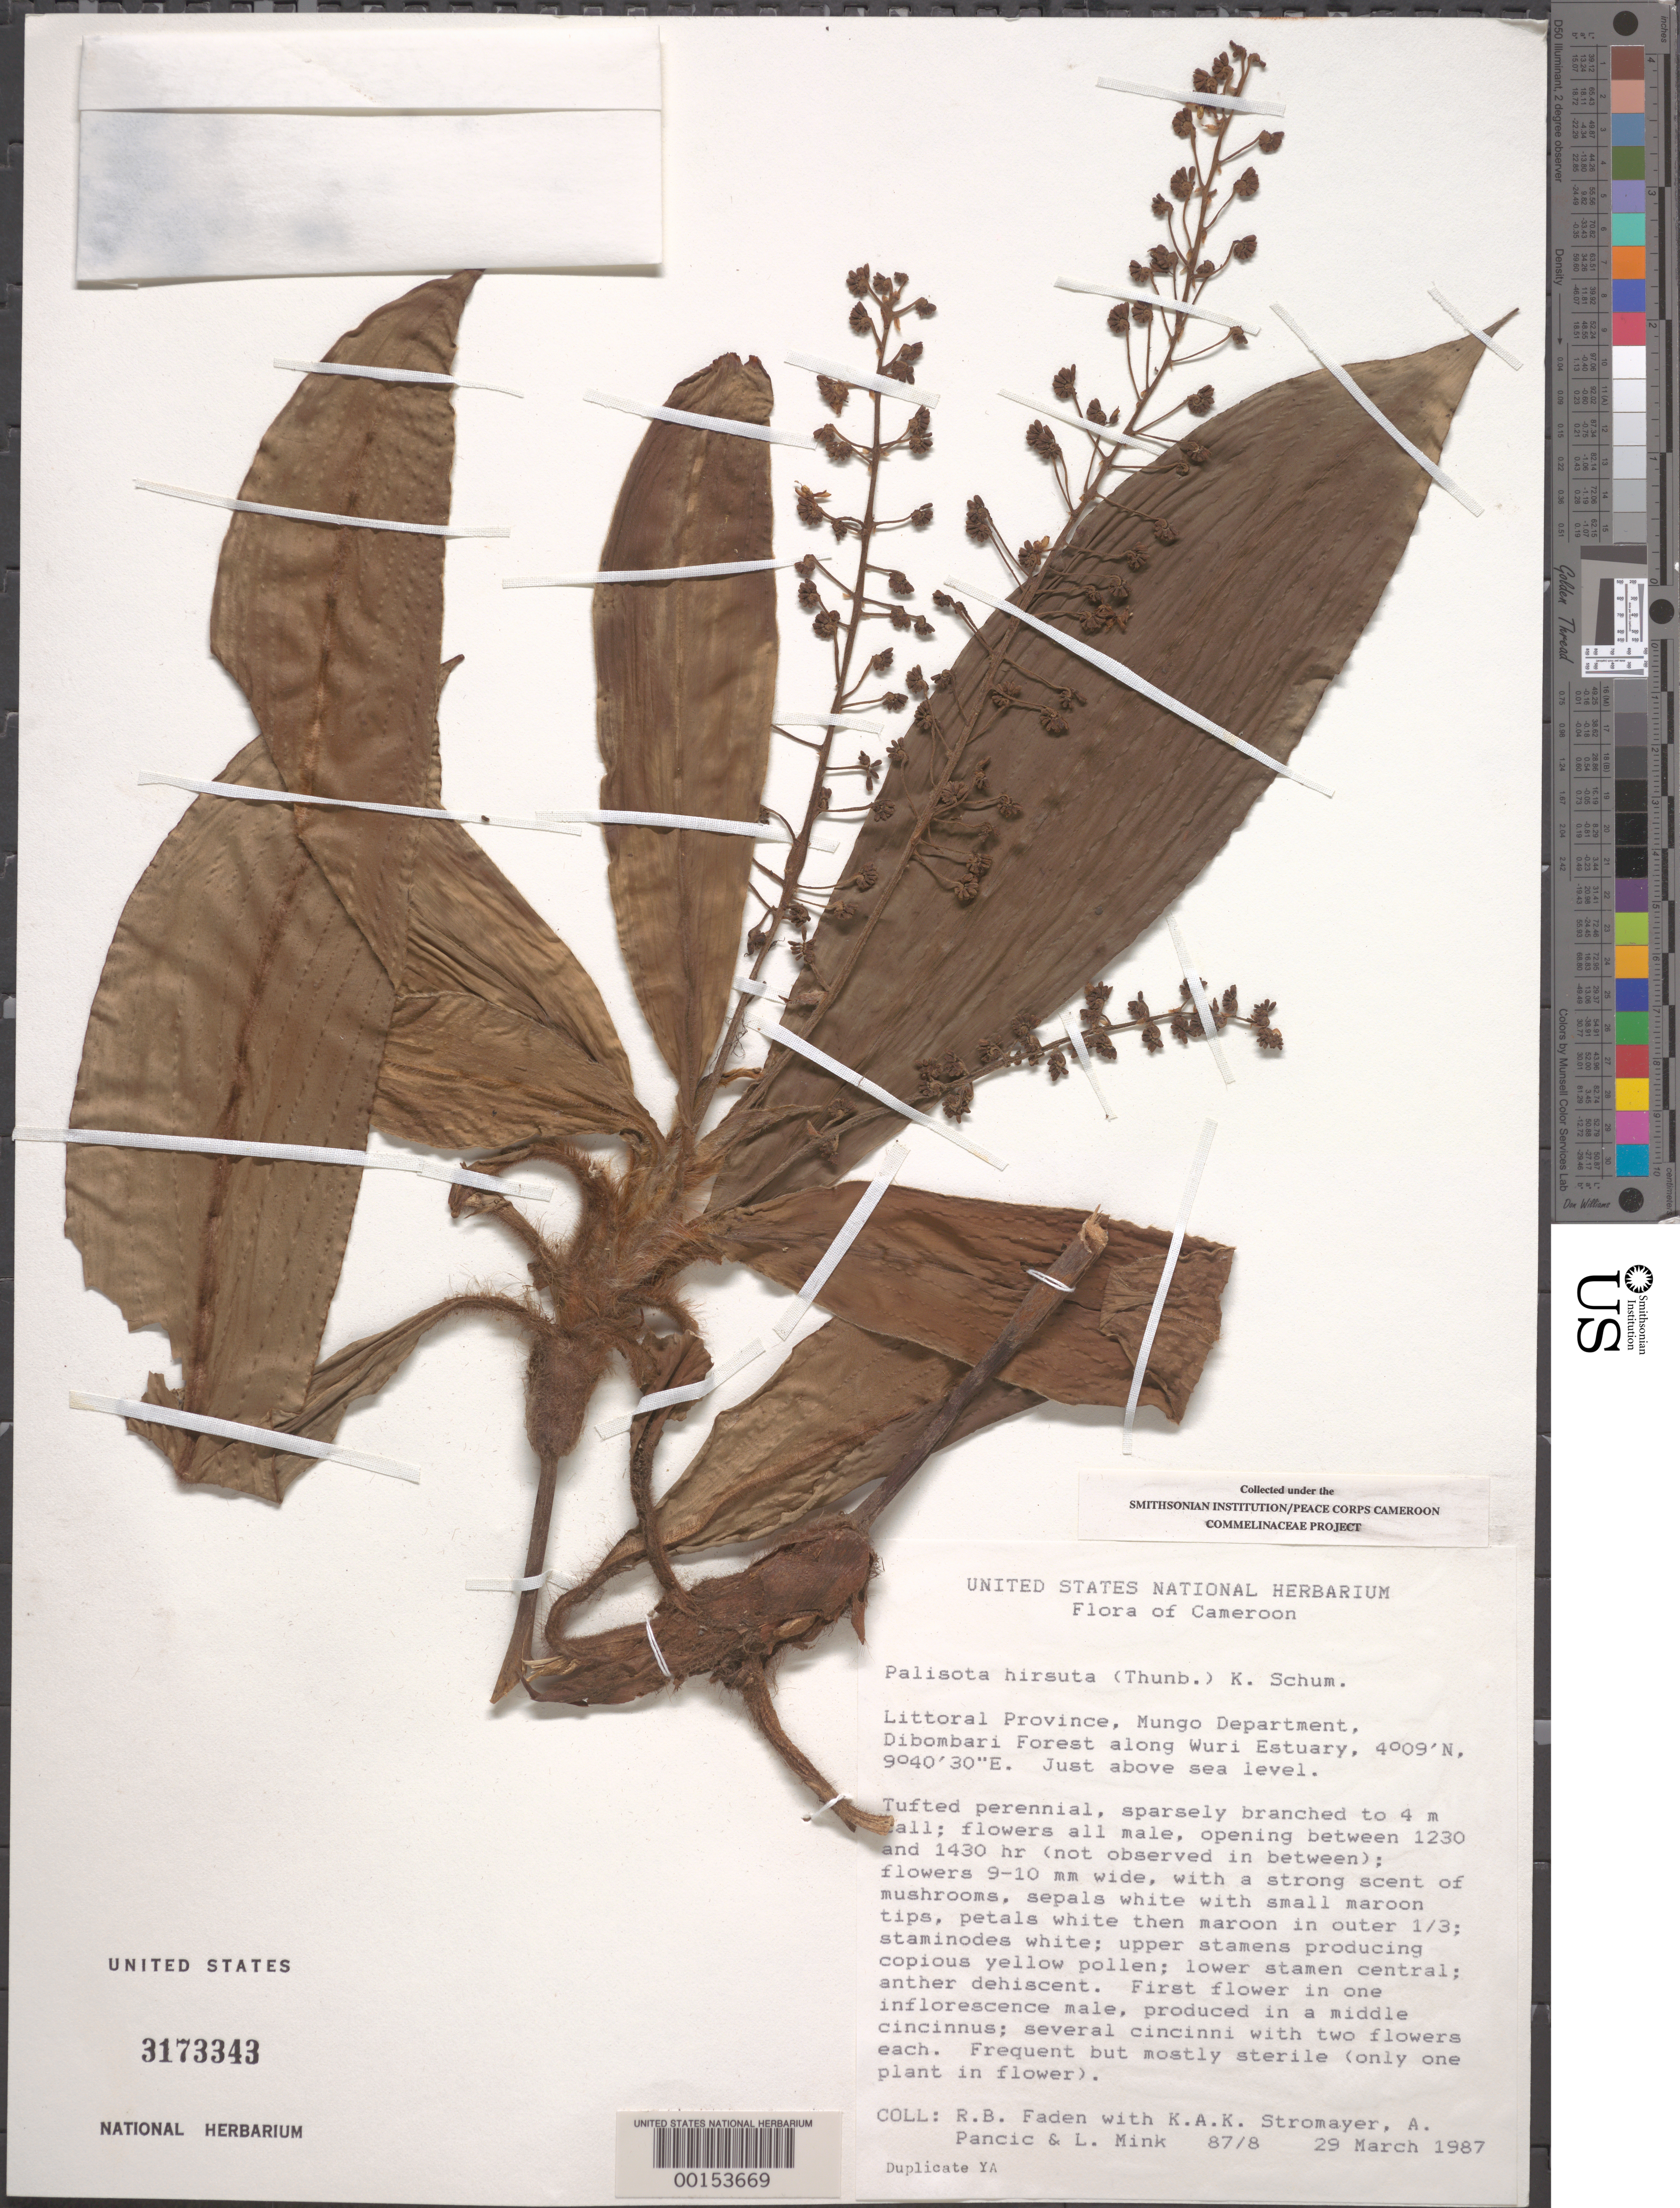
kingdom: Plantae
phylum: Tracheophyta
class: Liliopsida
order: Commelinales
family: Commelinaceae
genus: Palisota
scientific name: Palisota hirsuta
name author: (Thunb.) K. Schum.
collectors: R. B. Faden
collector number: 87/8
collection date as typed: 29 Mar 1987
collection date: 1987-03-29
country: Cameroon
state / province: Littoral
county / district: Mungo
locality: Dibombari forest along wuri estuary, just above sea level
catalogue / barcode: US 3173343